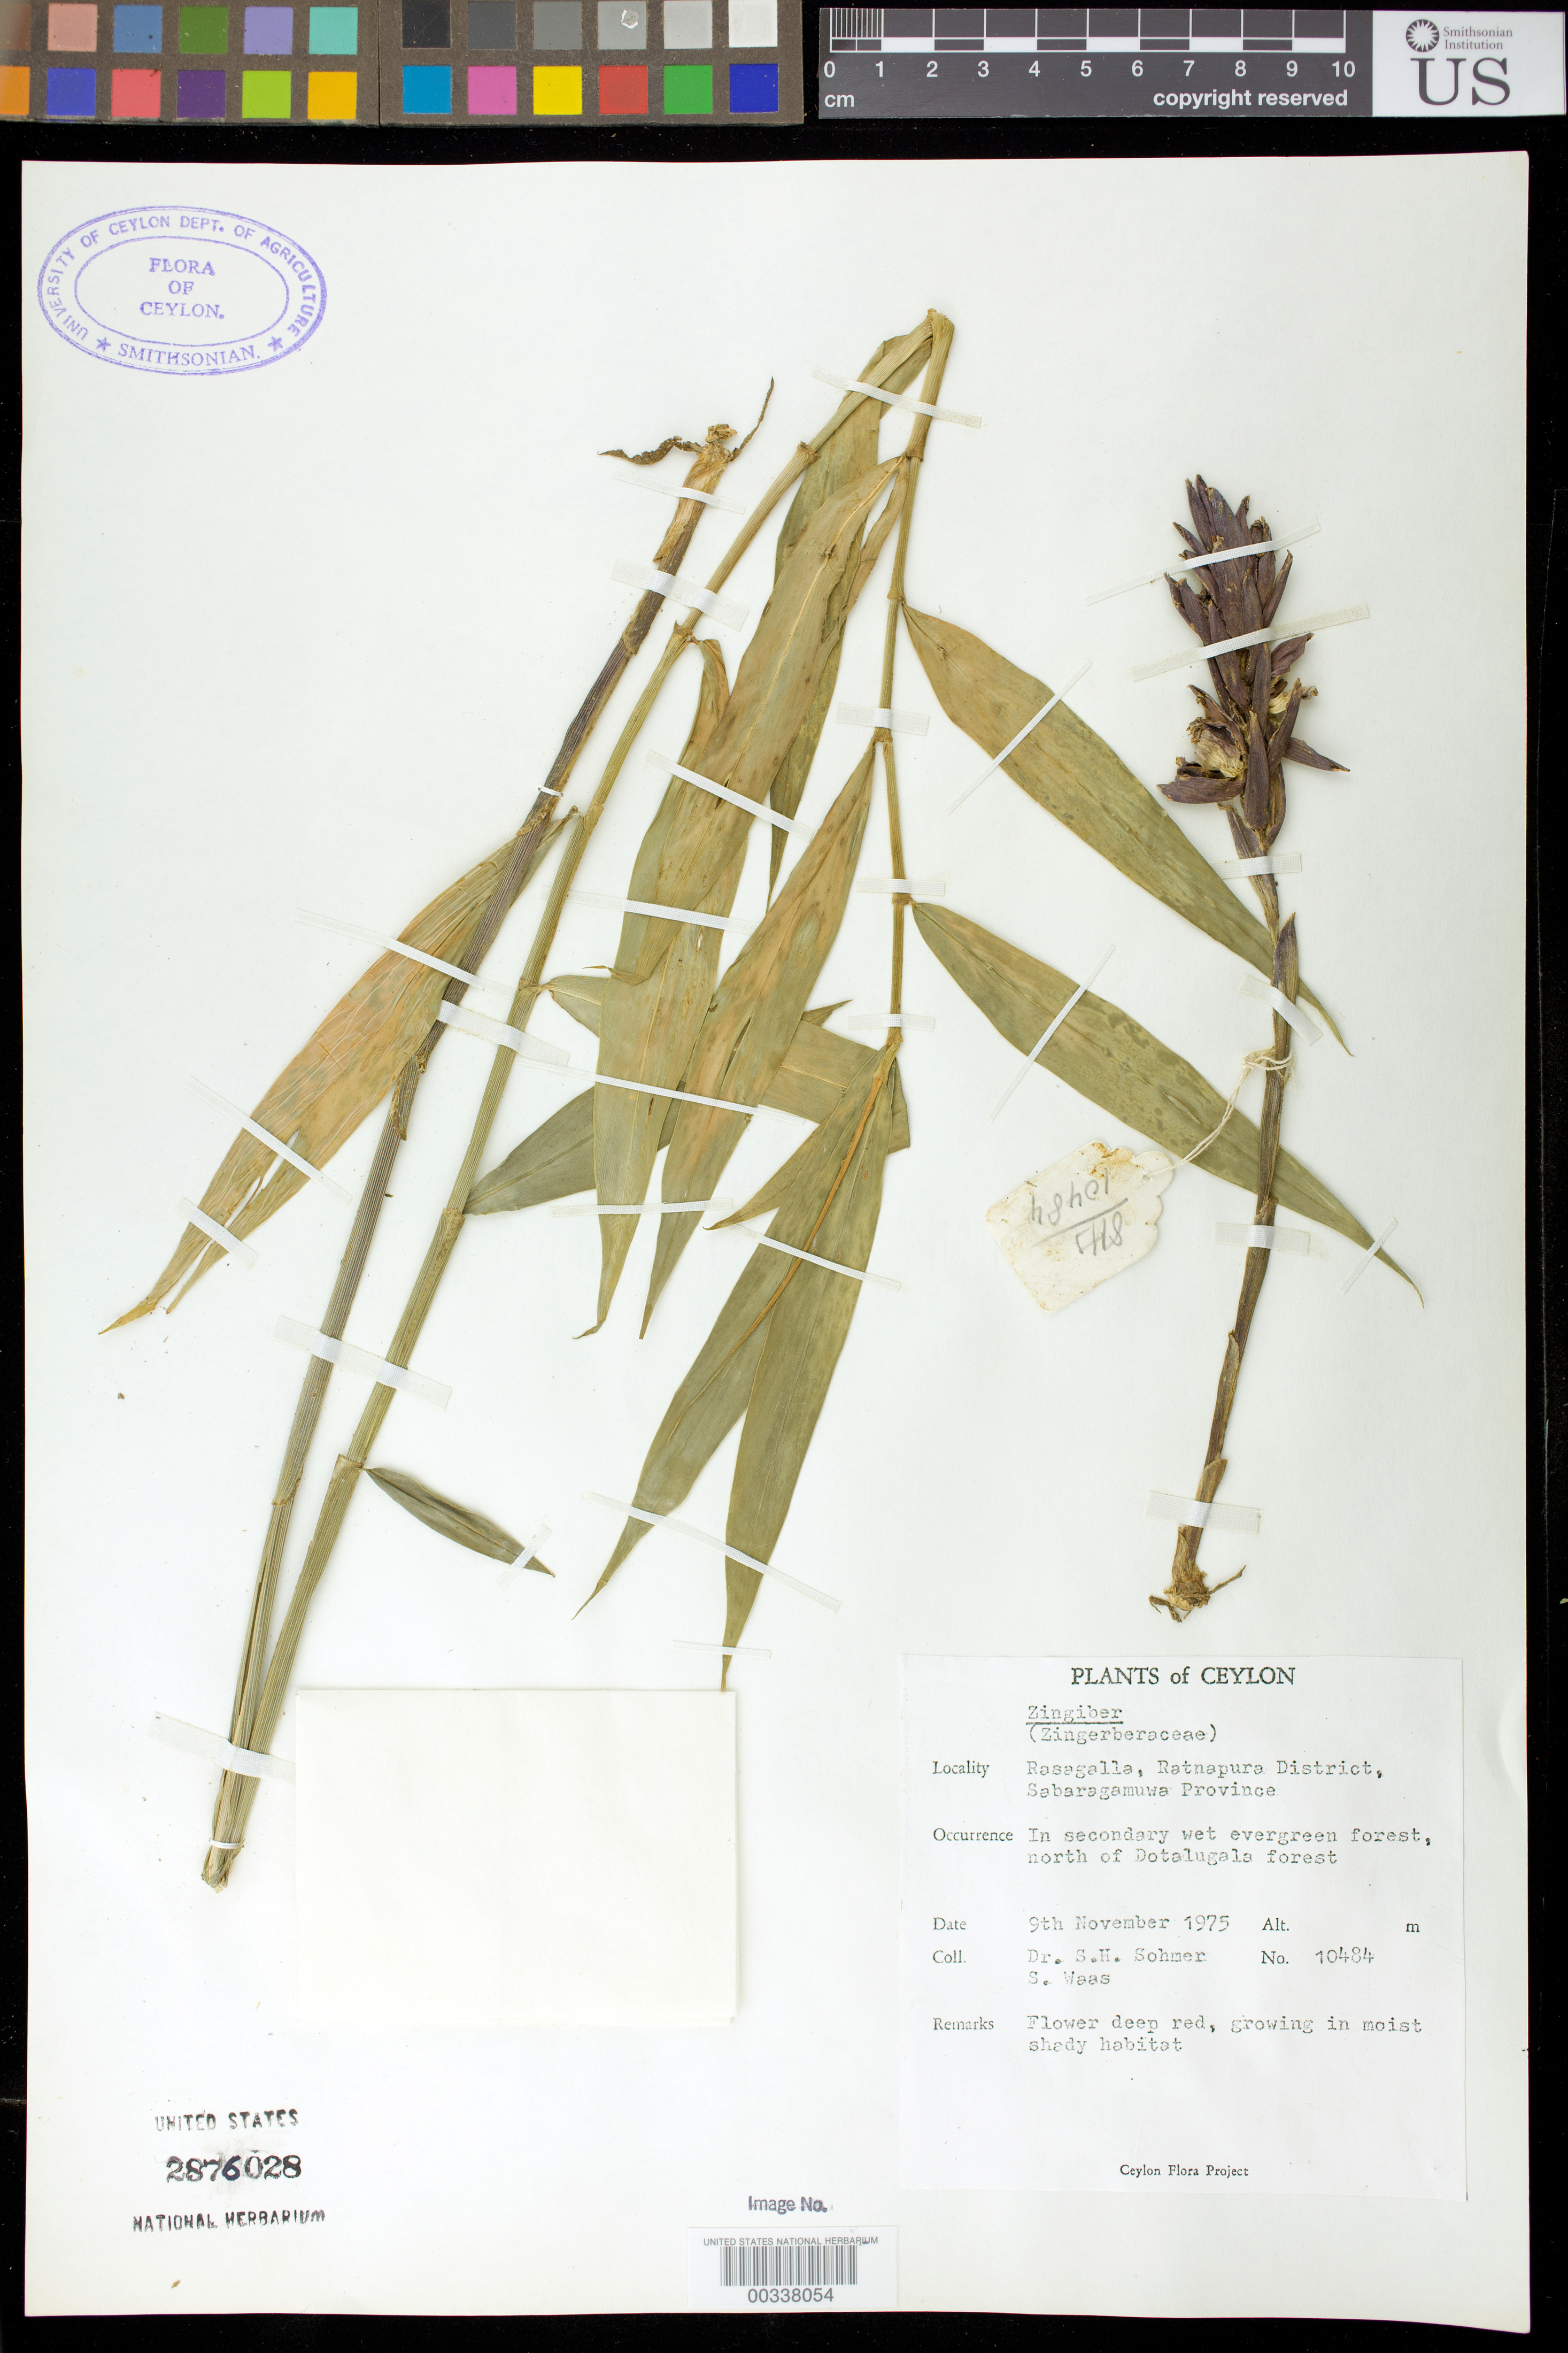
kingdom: Plantae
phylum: Tracheophyta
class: Liliopsida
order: Zingiberales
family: Zingiberaceae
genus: Zingiber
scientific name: Zingiber sp.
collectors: S. H. Sohmer & S. Waas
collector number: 10484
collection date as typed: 09 Nov 1975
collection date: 1975-11-09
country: Sri Lanka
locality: Plants of ceylon, rasagalla, ratnapura dist, sabaragamuwa prov, n of dotalugala forest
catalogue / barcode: US 2876028